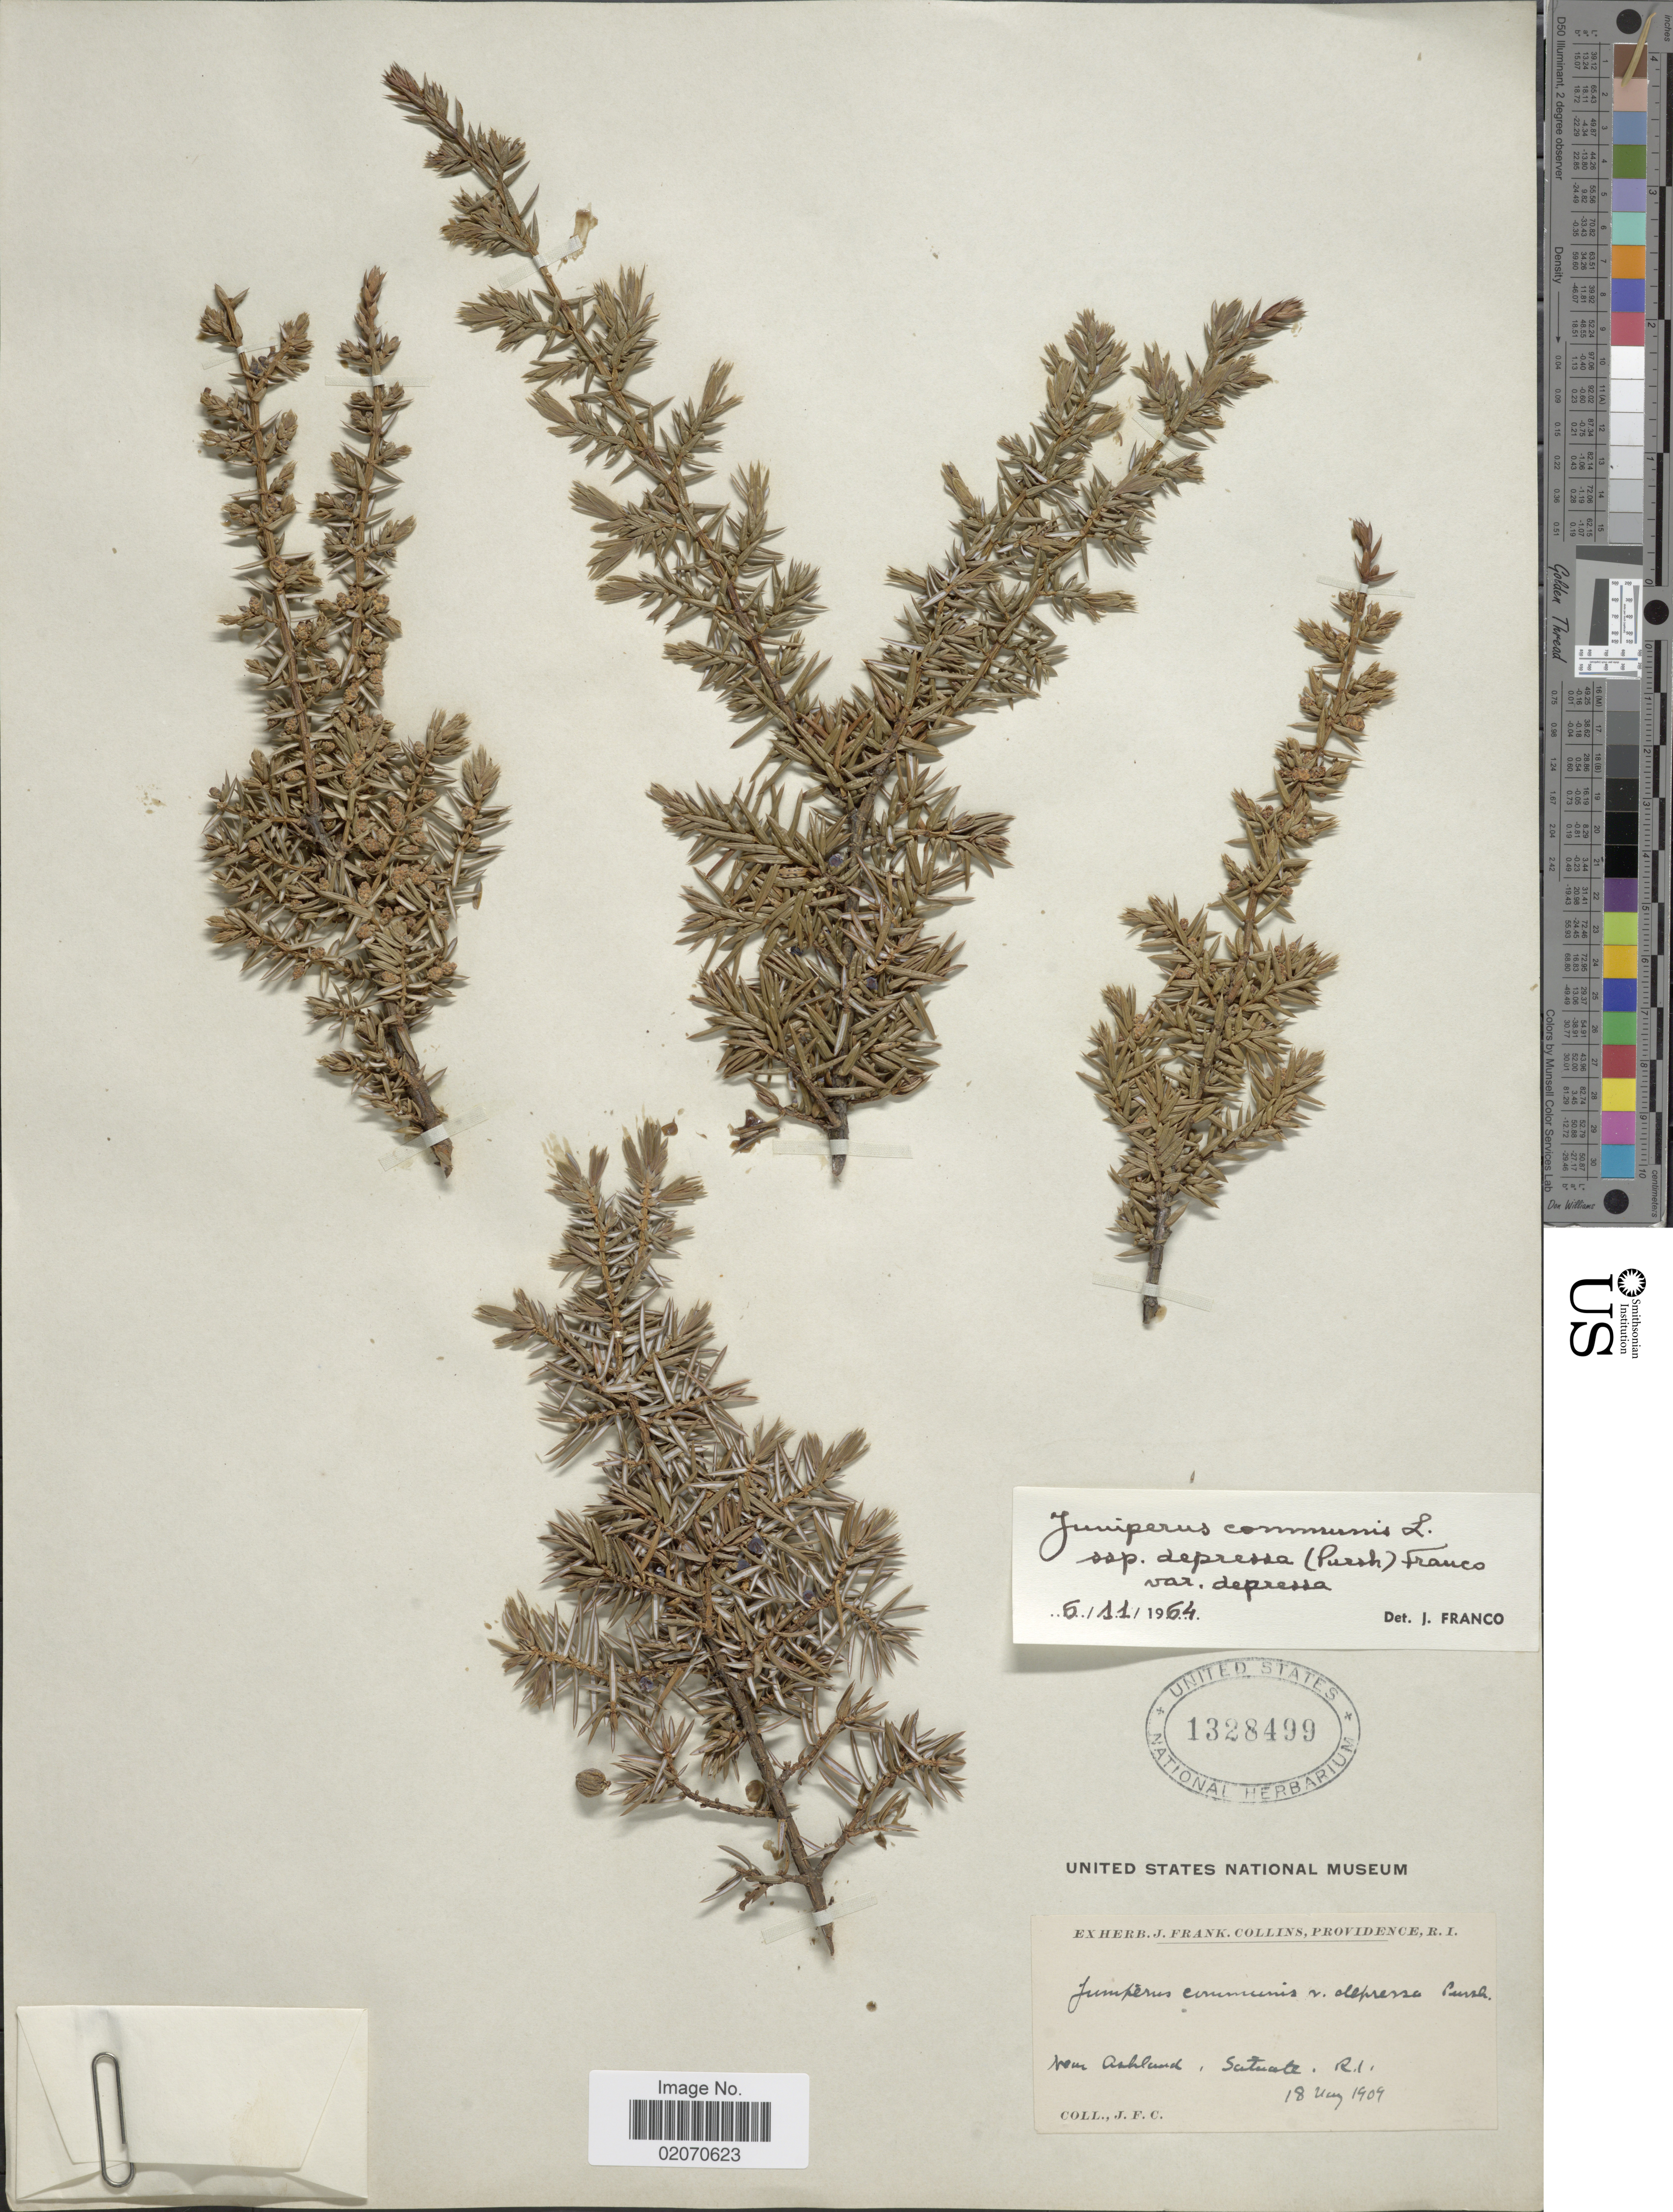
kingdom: Plantae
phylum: Tracheophyta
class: Pinopsida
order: Pinales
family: Cupressaceae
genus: Juniperus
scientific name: Juniperus communis var. depressa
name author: Pursh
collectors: J. Collins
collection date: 1909-05-18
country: United States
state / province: Rhode Island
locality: New Ashland, Scituate.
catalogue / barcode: US 1328499